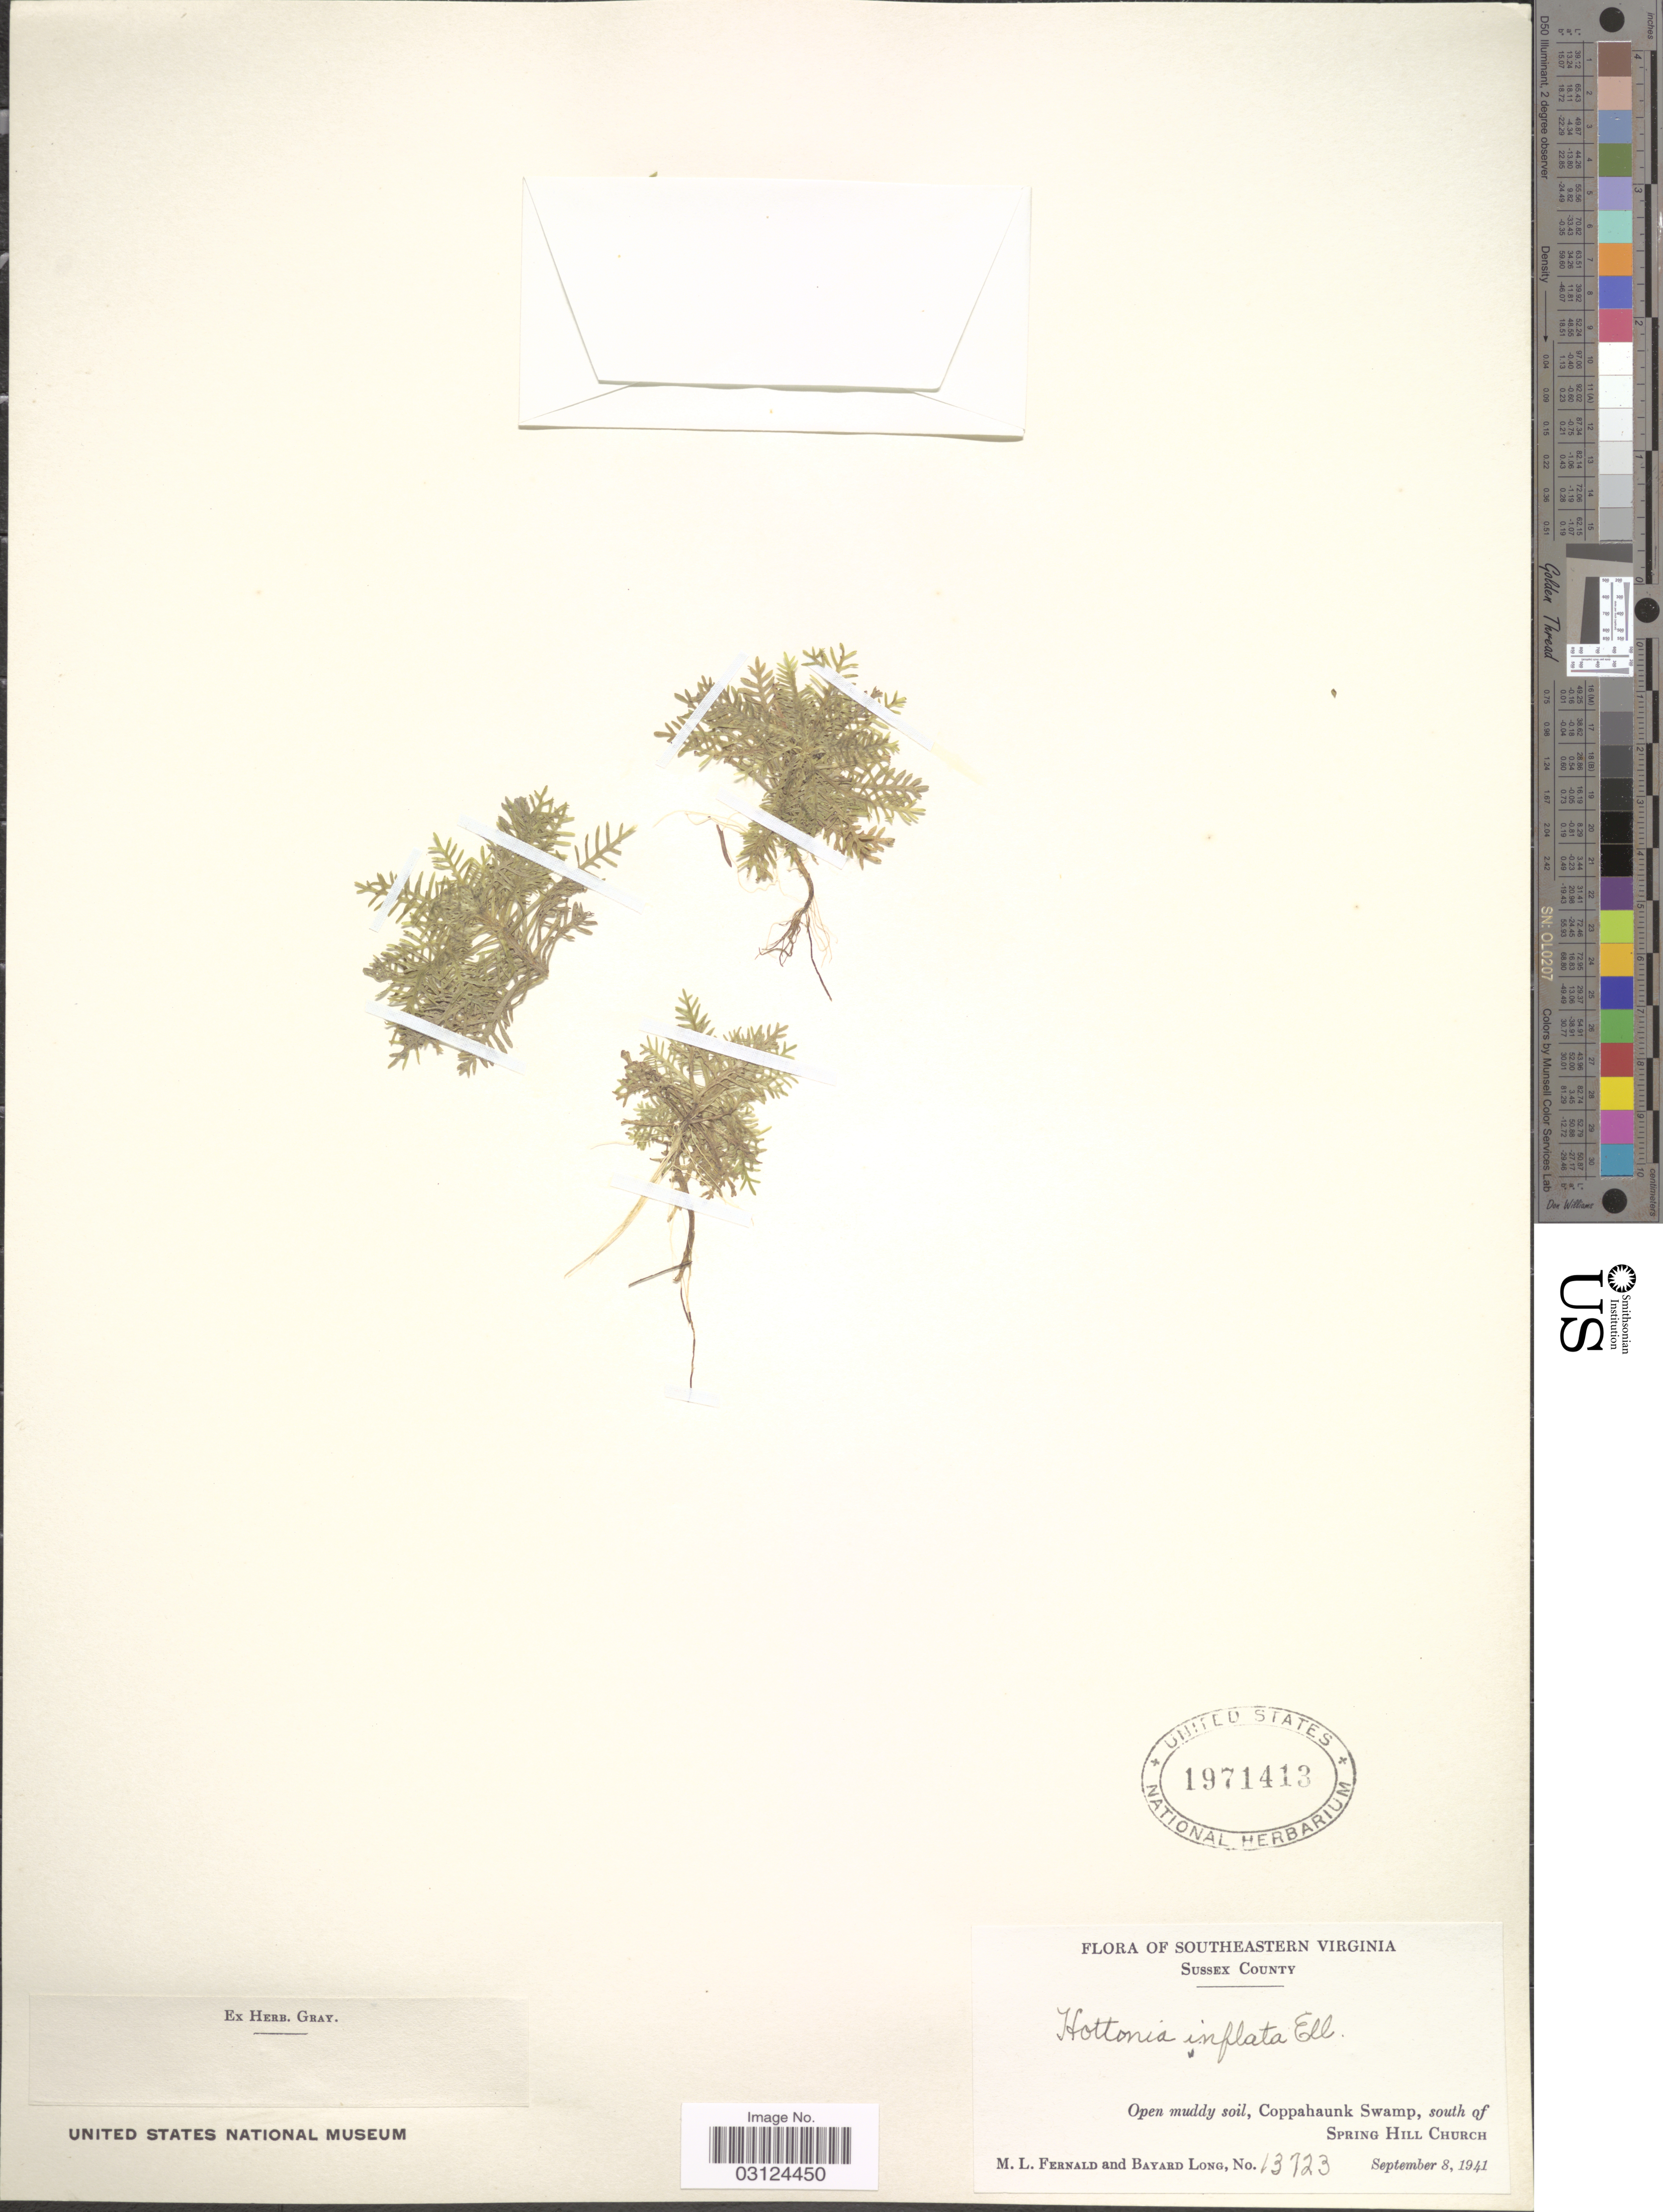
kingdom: Plantae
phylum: Tracheophyta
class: Magnoliopsida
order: Ericales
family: Primulaceae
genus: Hottonia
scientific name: Hottonia inflata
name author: Elliott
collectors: M. L. Fernald & B. Long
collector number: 13723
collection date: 1941-09-08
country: United States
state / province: Virginia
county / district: Sussex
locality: Southeastern Virginia, Sussex County, Coppahaunk Swamp, south of Spring Hill Church.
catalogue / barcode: US 1971413